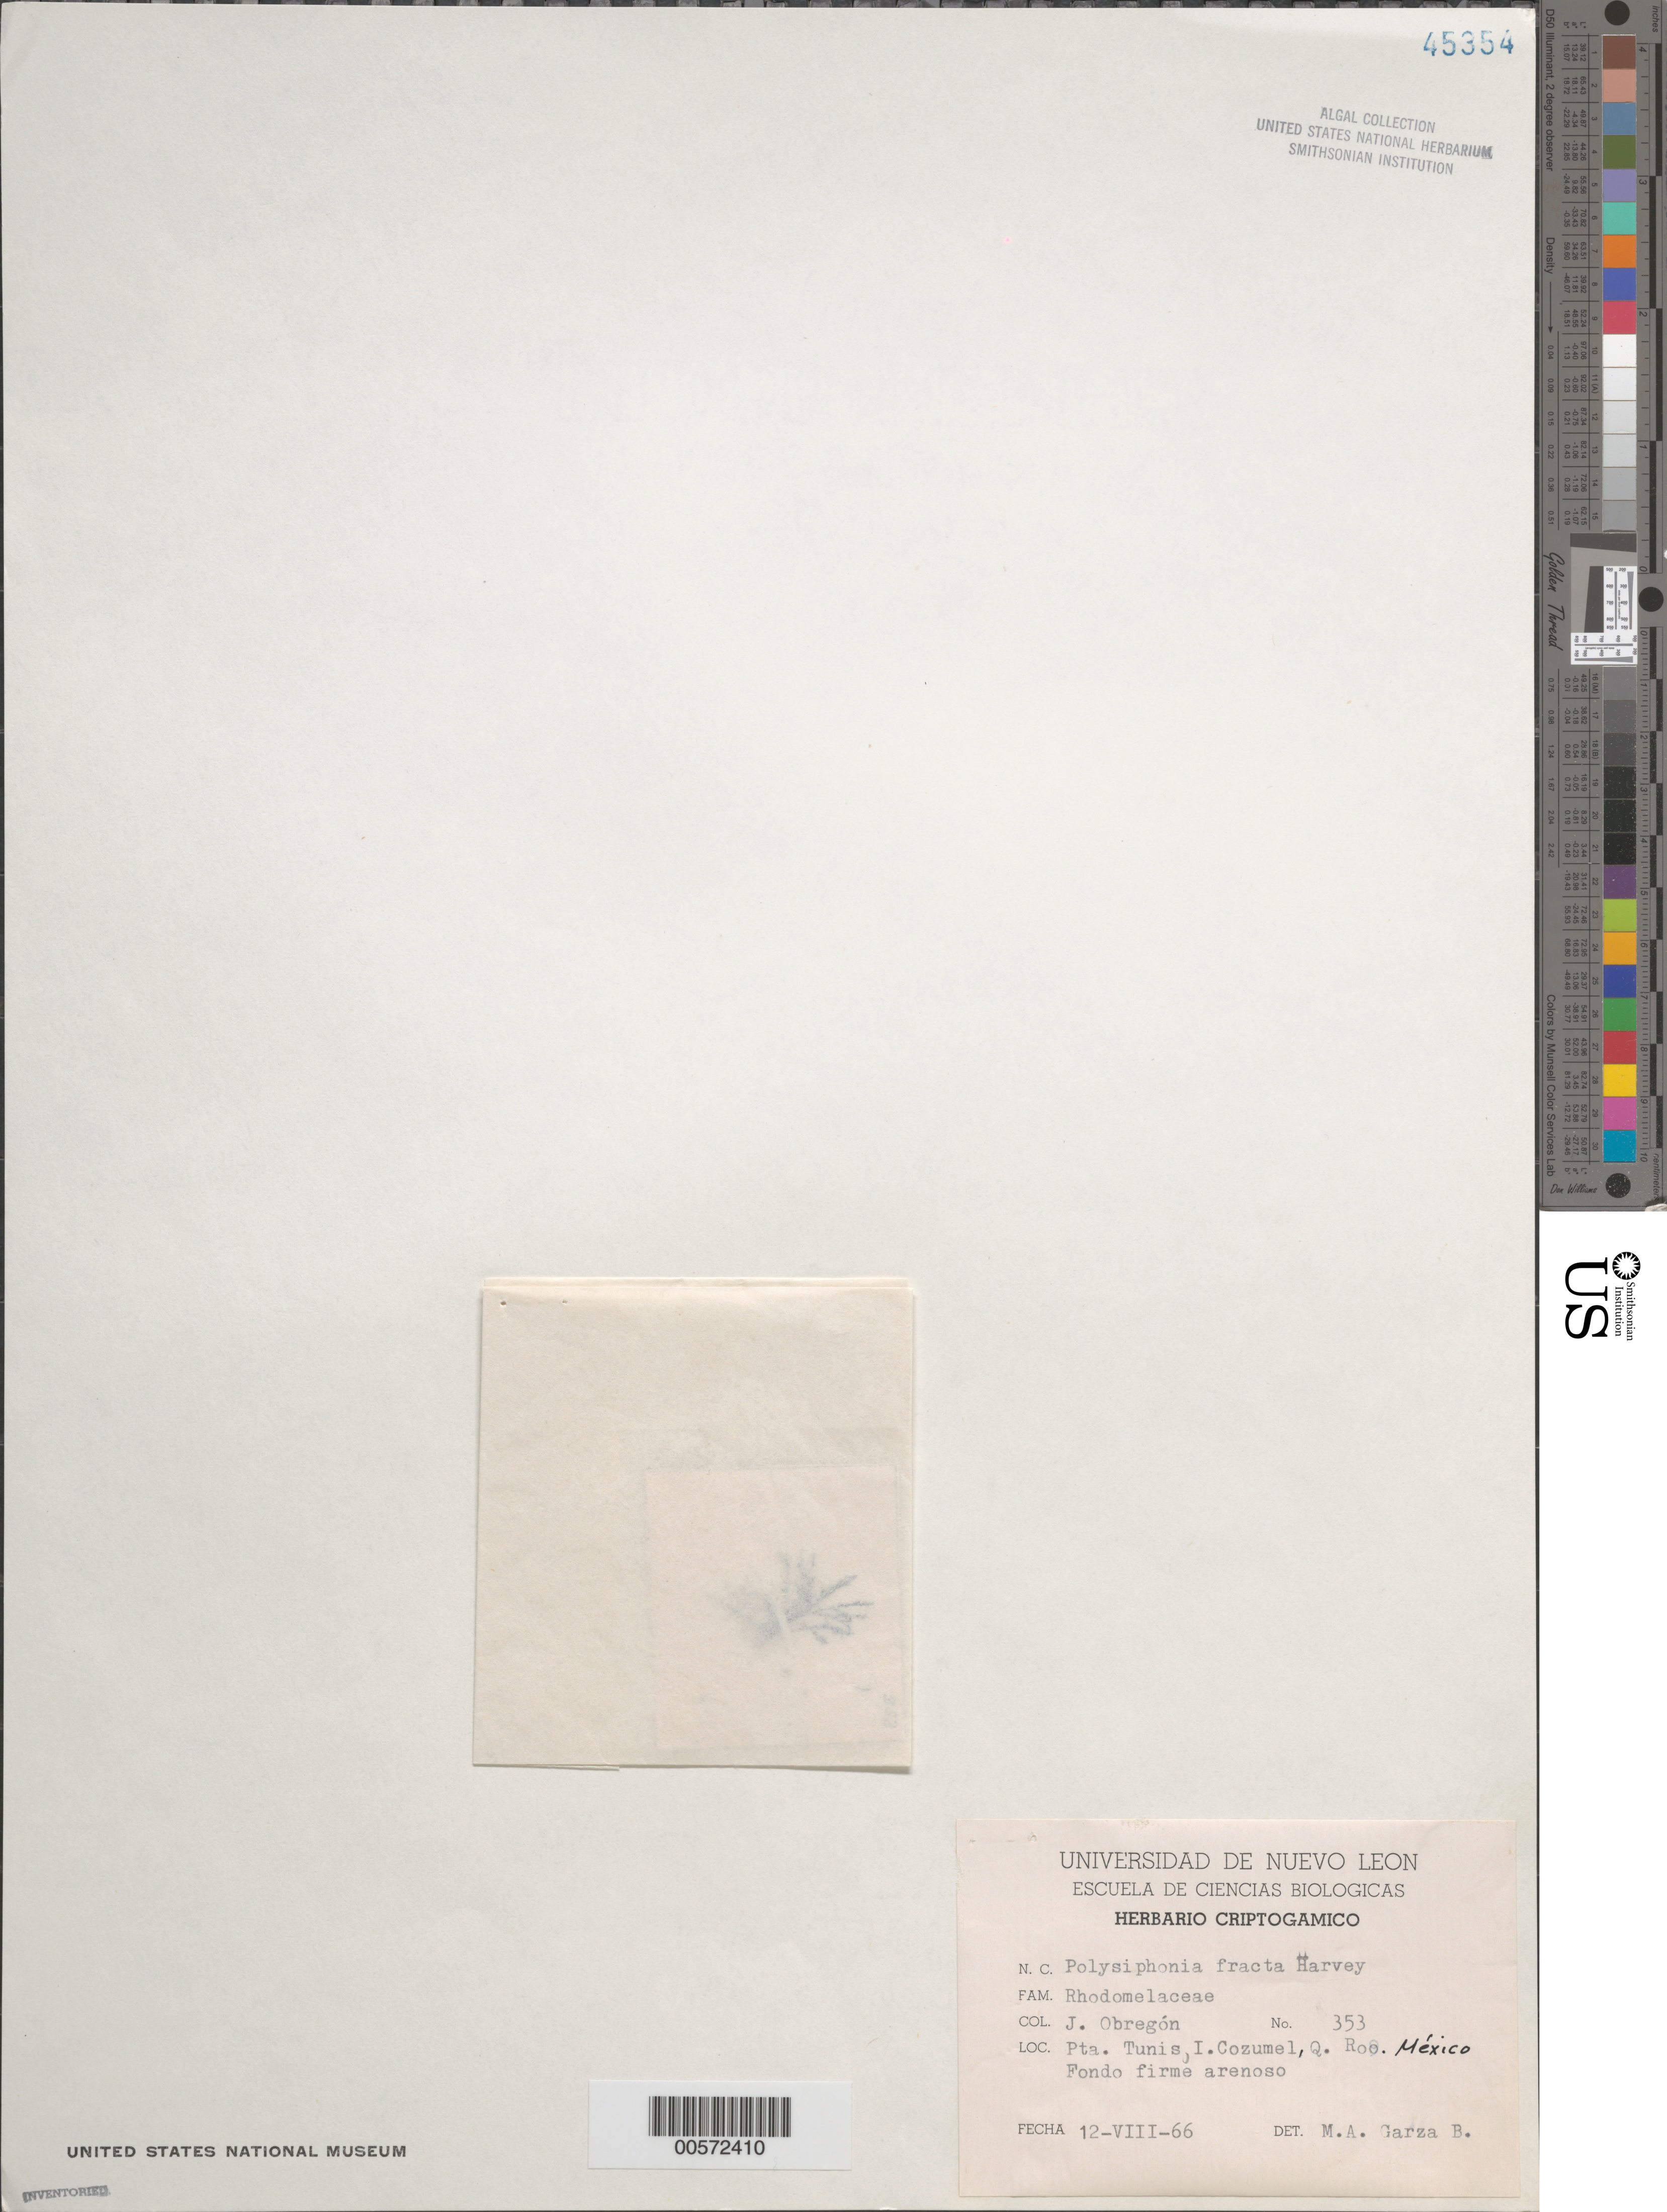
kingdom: Plantae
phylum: Rhodophyta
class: Florideophyceae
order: Ceramiales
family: Rhodomelaceae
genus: Acanthosiphonia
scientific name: Acanthosiphonia echinata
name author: (Harv.) Savoie & G.W. Saunders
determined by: Algae name updating Project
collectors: J. Obregon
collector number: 353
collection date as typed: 12 Aug 1966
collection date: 1966-08-12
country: Mexico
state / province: Quintana Roo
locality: Punta tunis, isla cozumel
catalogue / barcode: US 45354